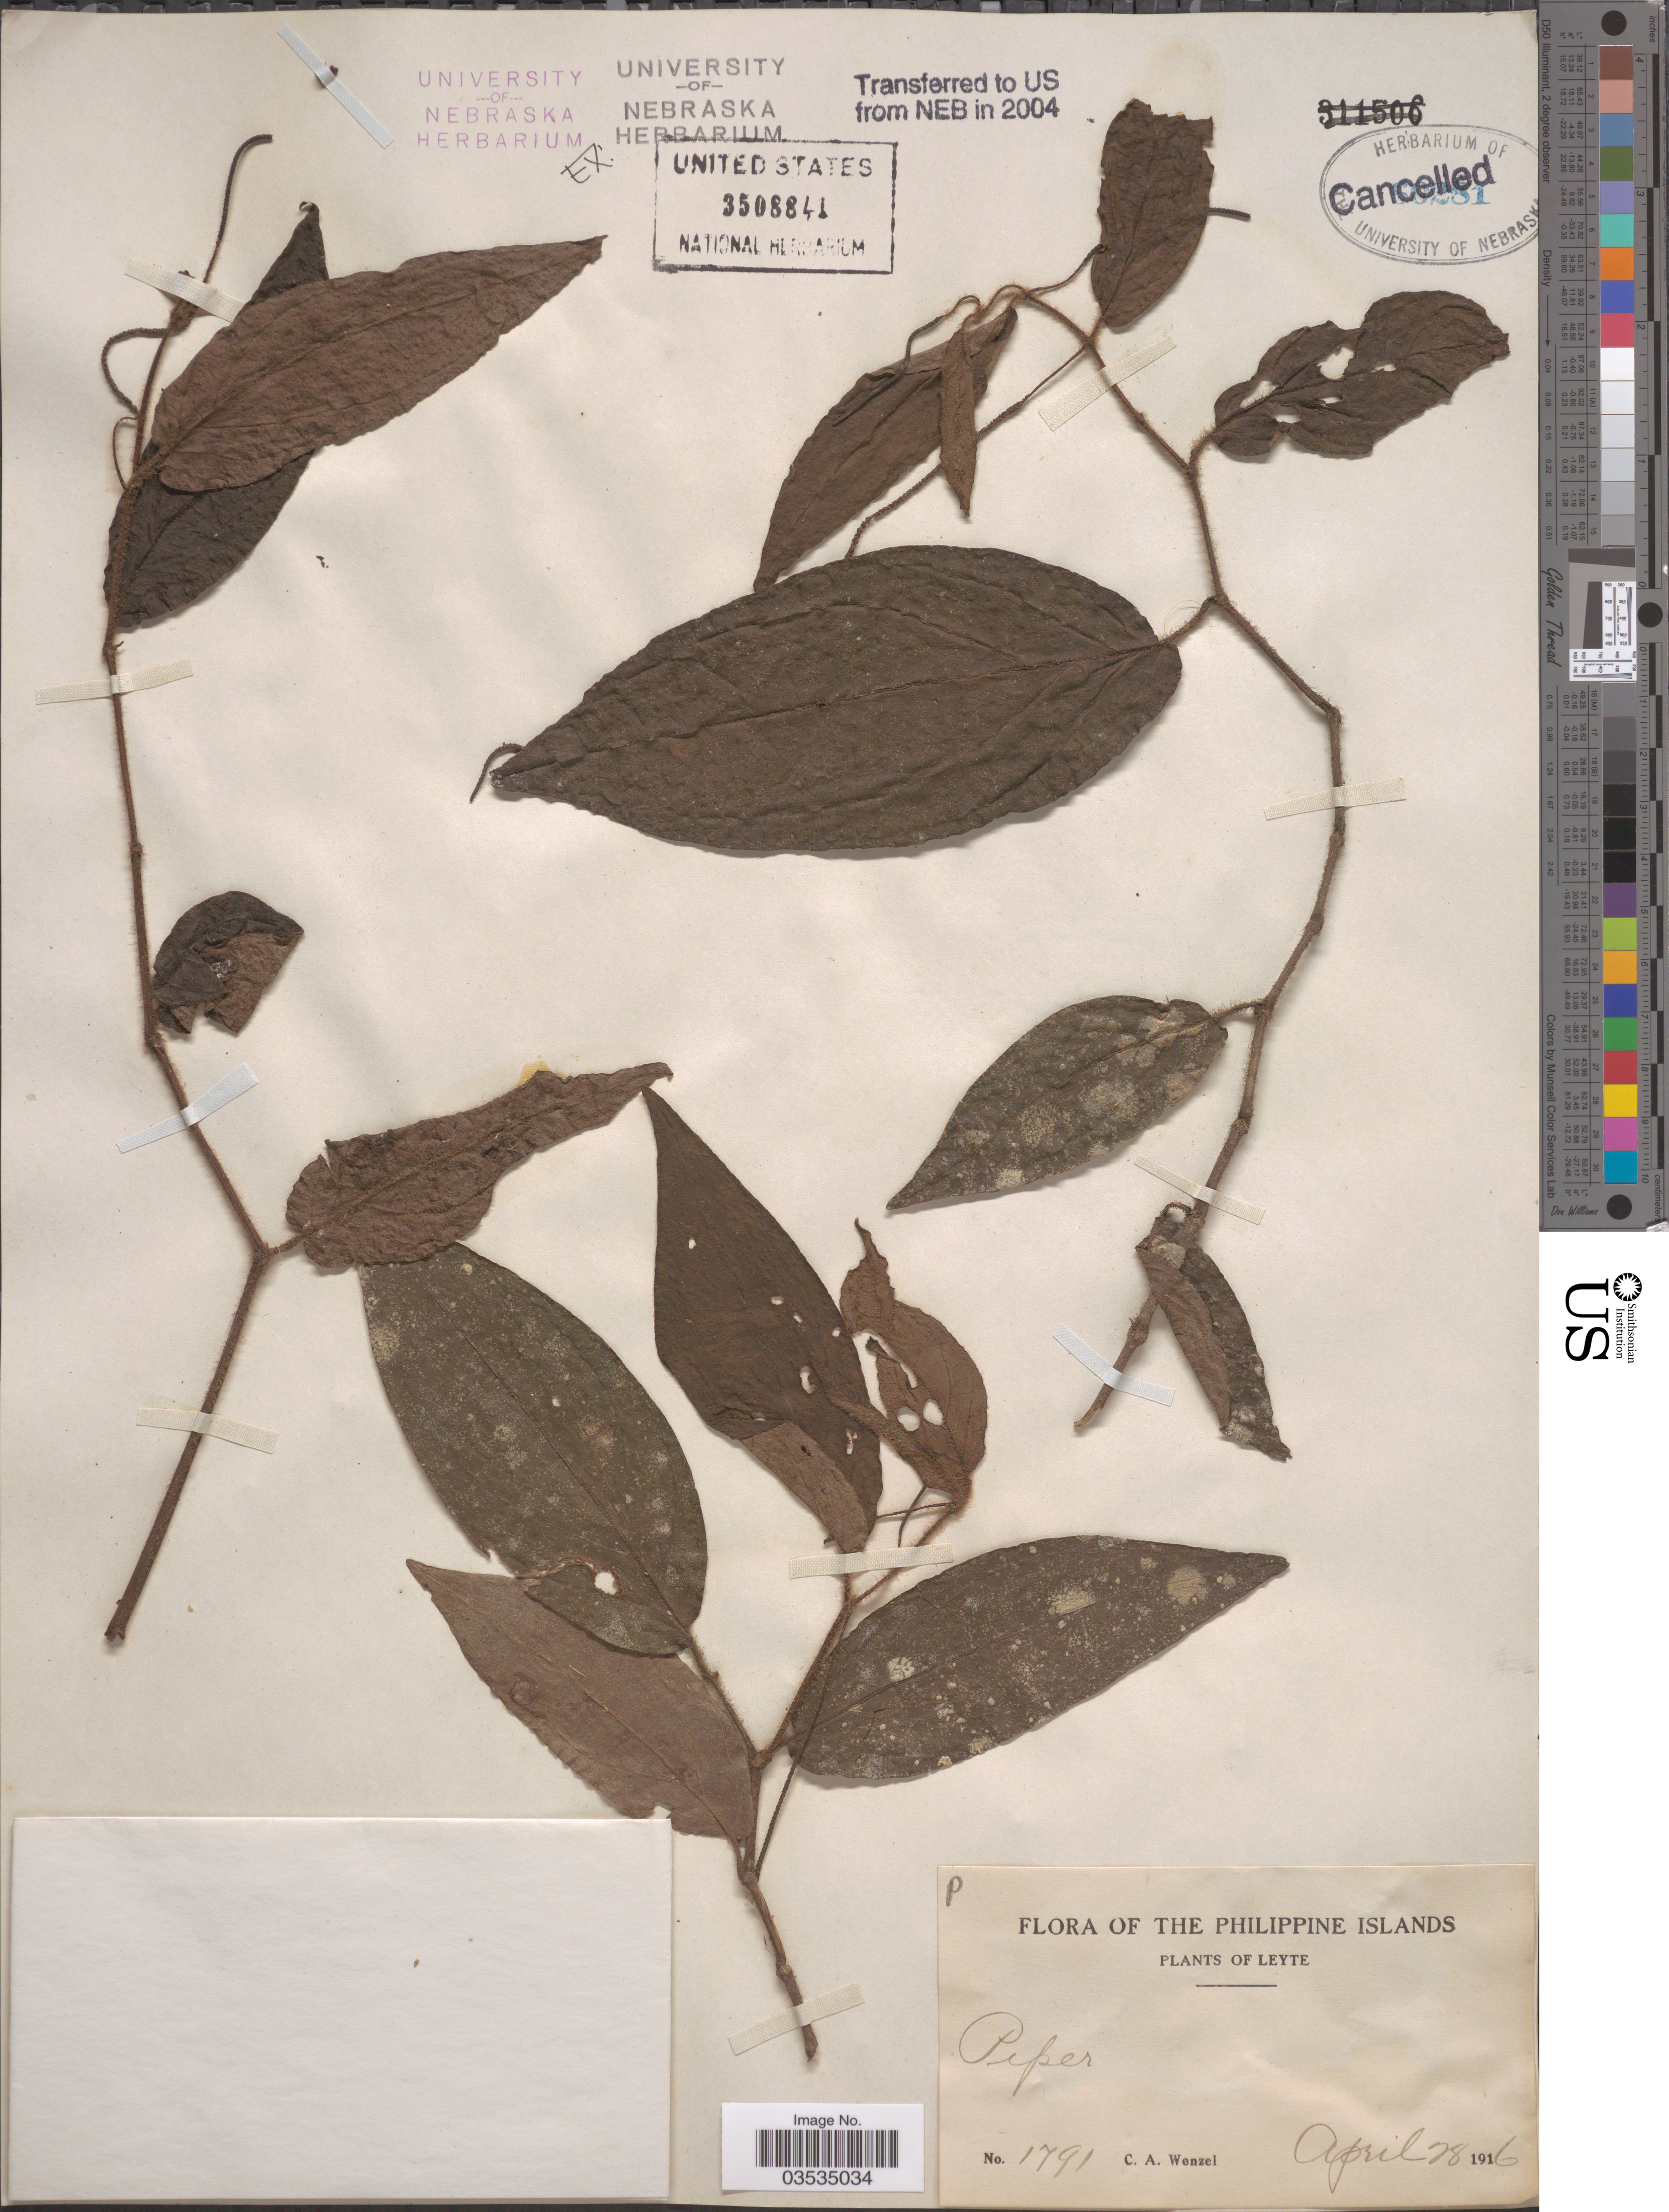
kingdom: Plantae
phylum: Tracheophyta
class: Magnoliopsida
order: Piperales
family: Piperaceae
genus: Piper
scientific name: Piper sp.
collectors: C. Wenzel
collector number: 1791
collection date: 1916-04-28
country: Philippines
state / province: Eastern Visayas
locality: Philippine Islands. Leyte.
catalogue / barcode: US 3508841